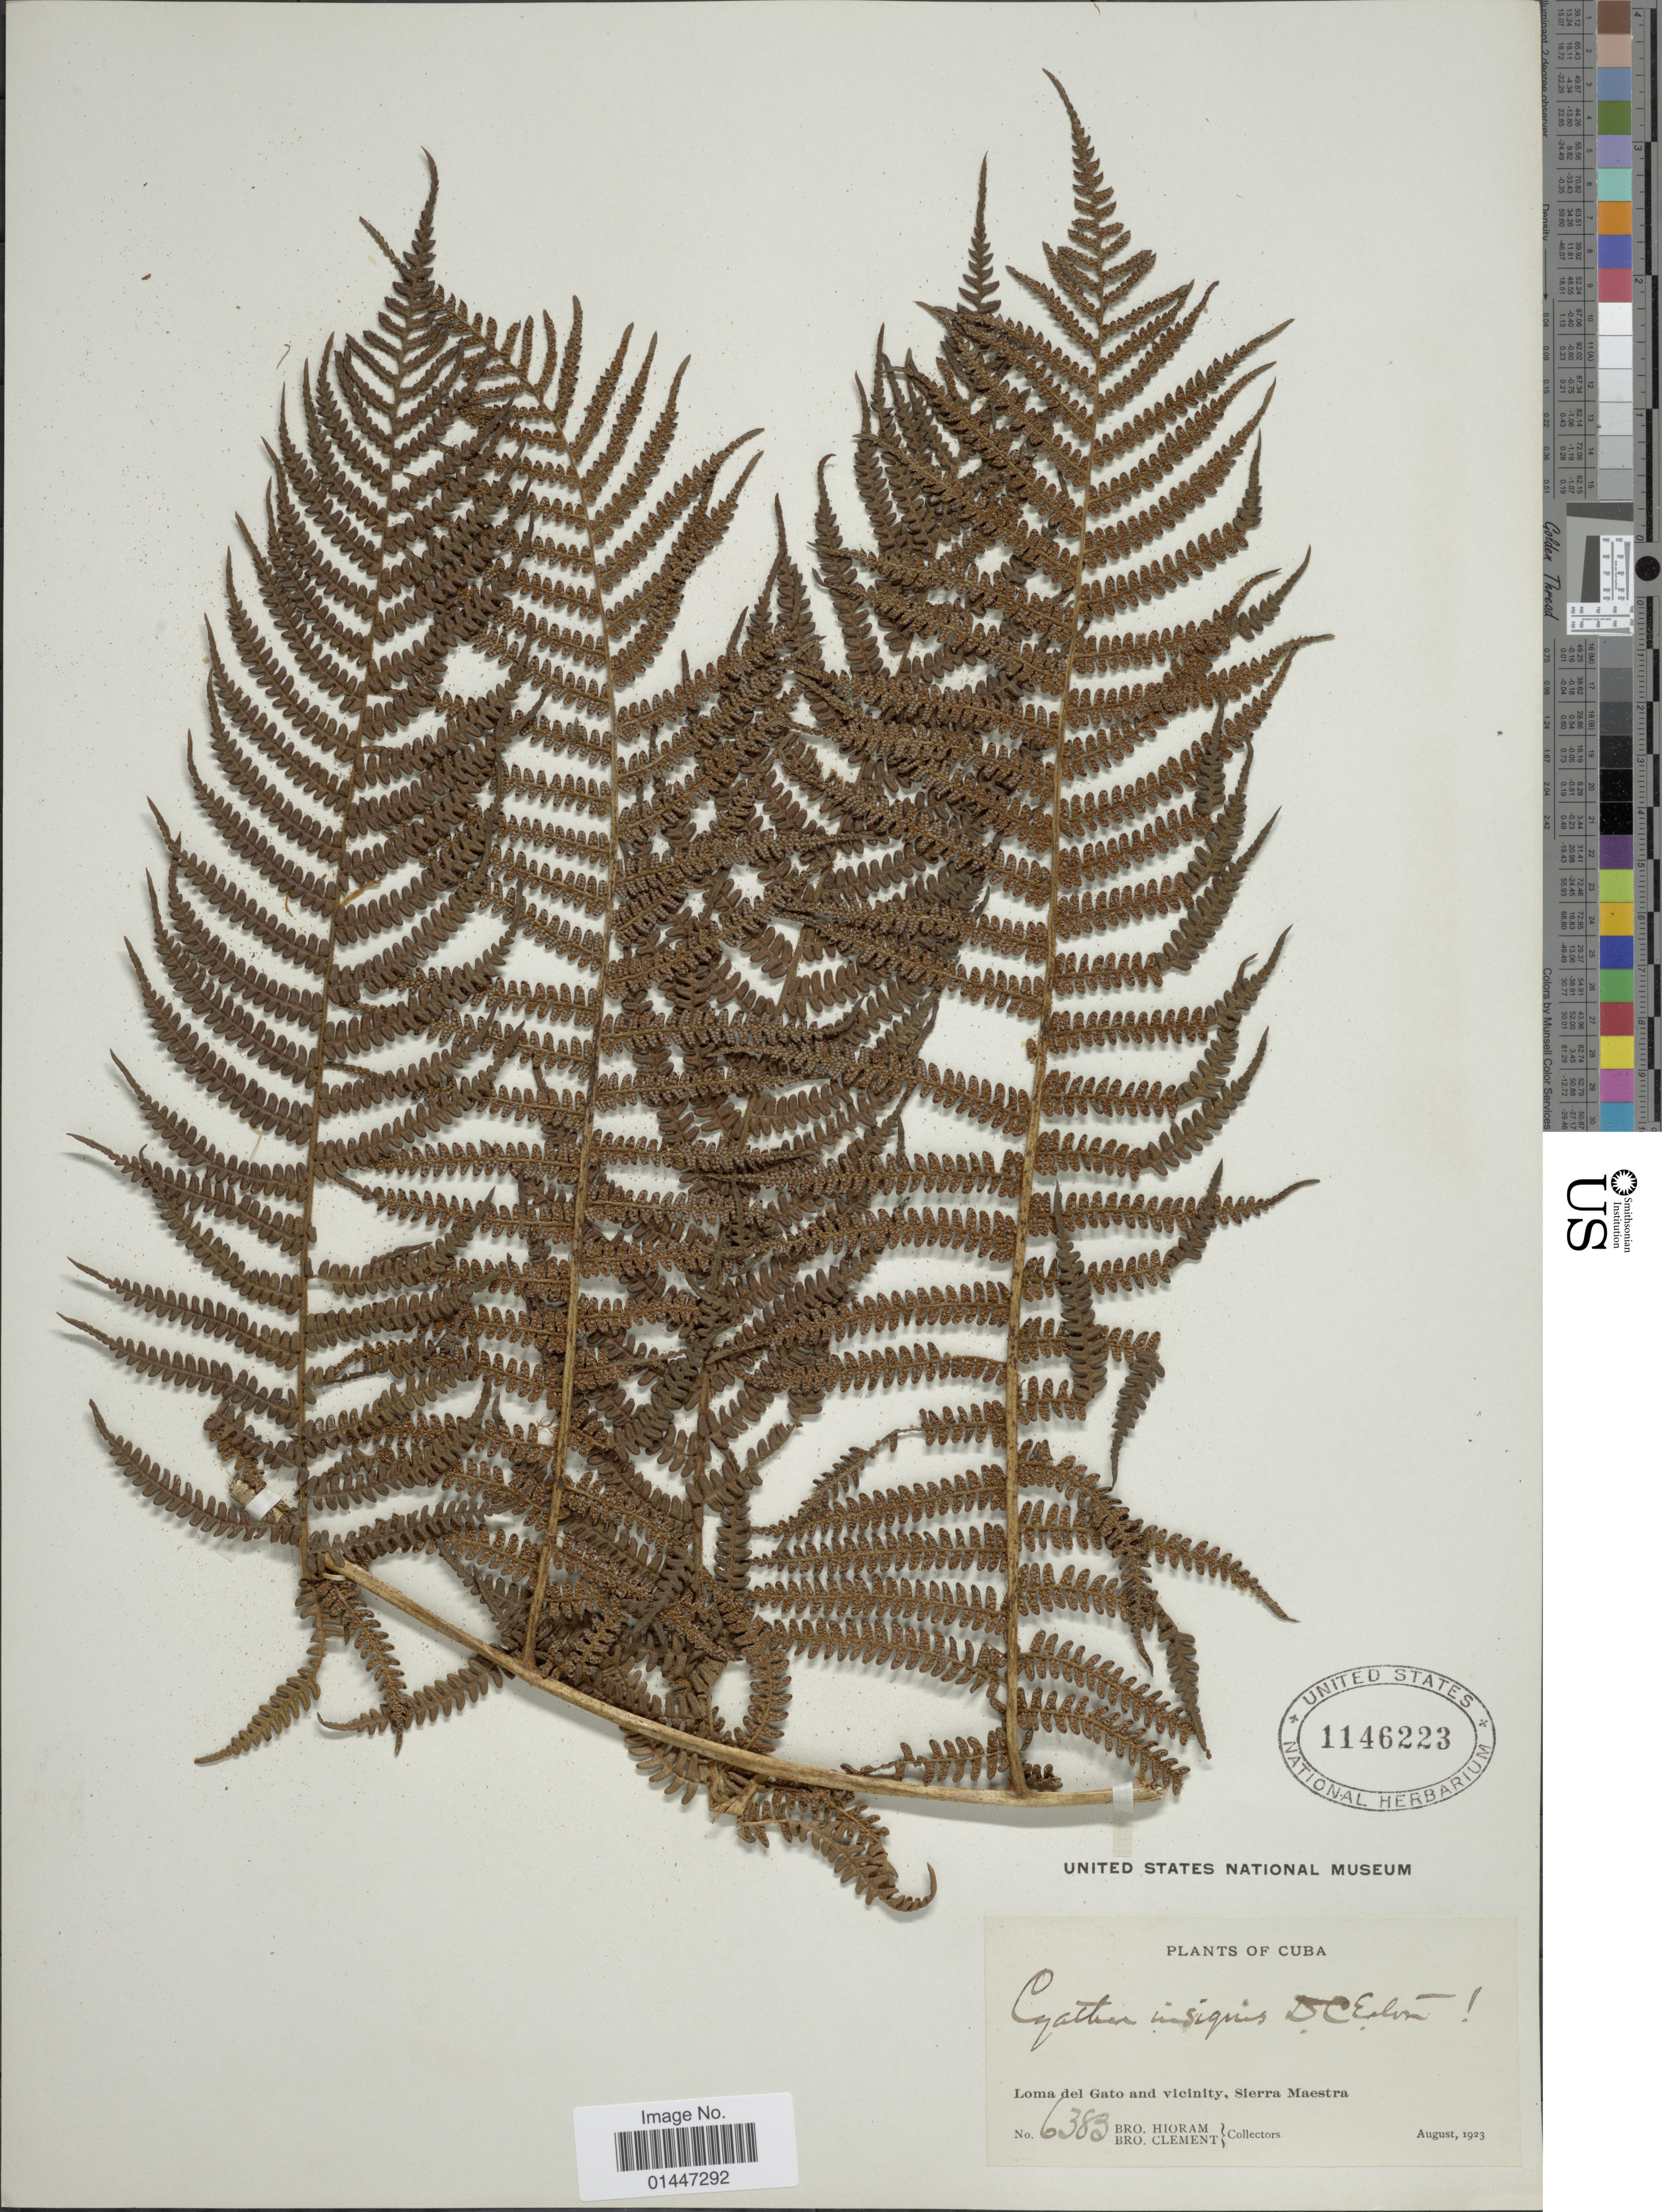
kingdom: Plantae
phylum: Tracheophyta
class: Polypodiopsida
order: Cyatheales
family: Cyatheaceae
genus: Sphaeropteris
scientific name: Sphaeropteris insignis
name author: (Eaton) R.M. Tryon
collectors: Bro. Hioram & B. Clement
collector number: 6383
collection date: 1923-08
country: Cuba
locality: Loma del Gato and vicinity, Sierra Maestra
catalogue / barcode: US 1146223